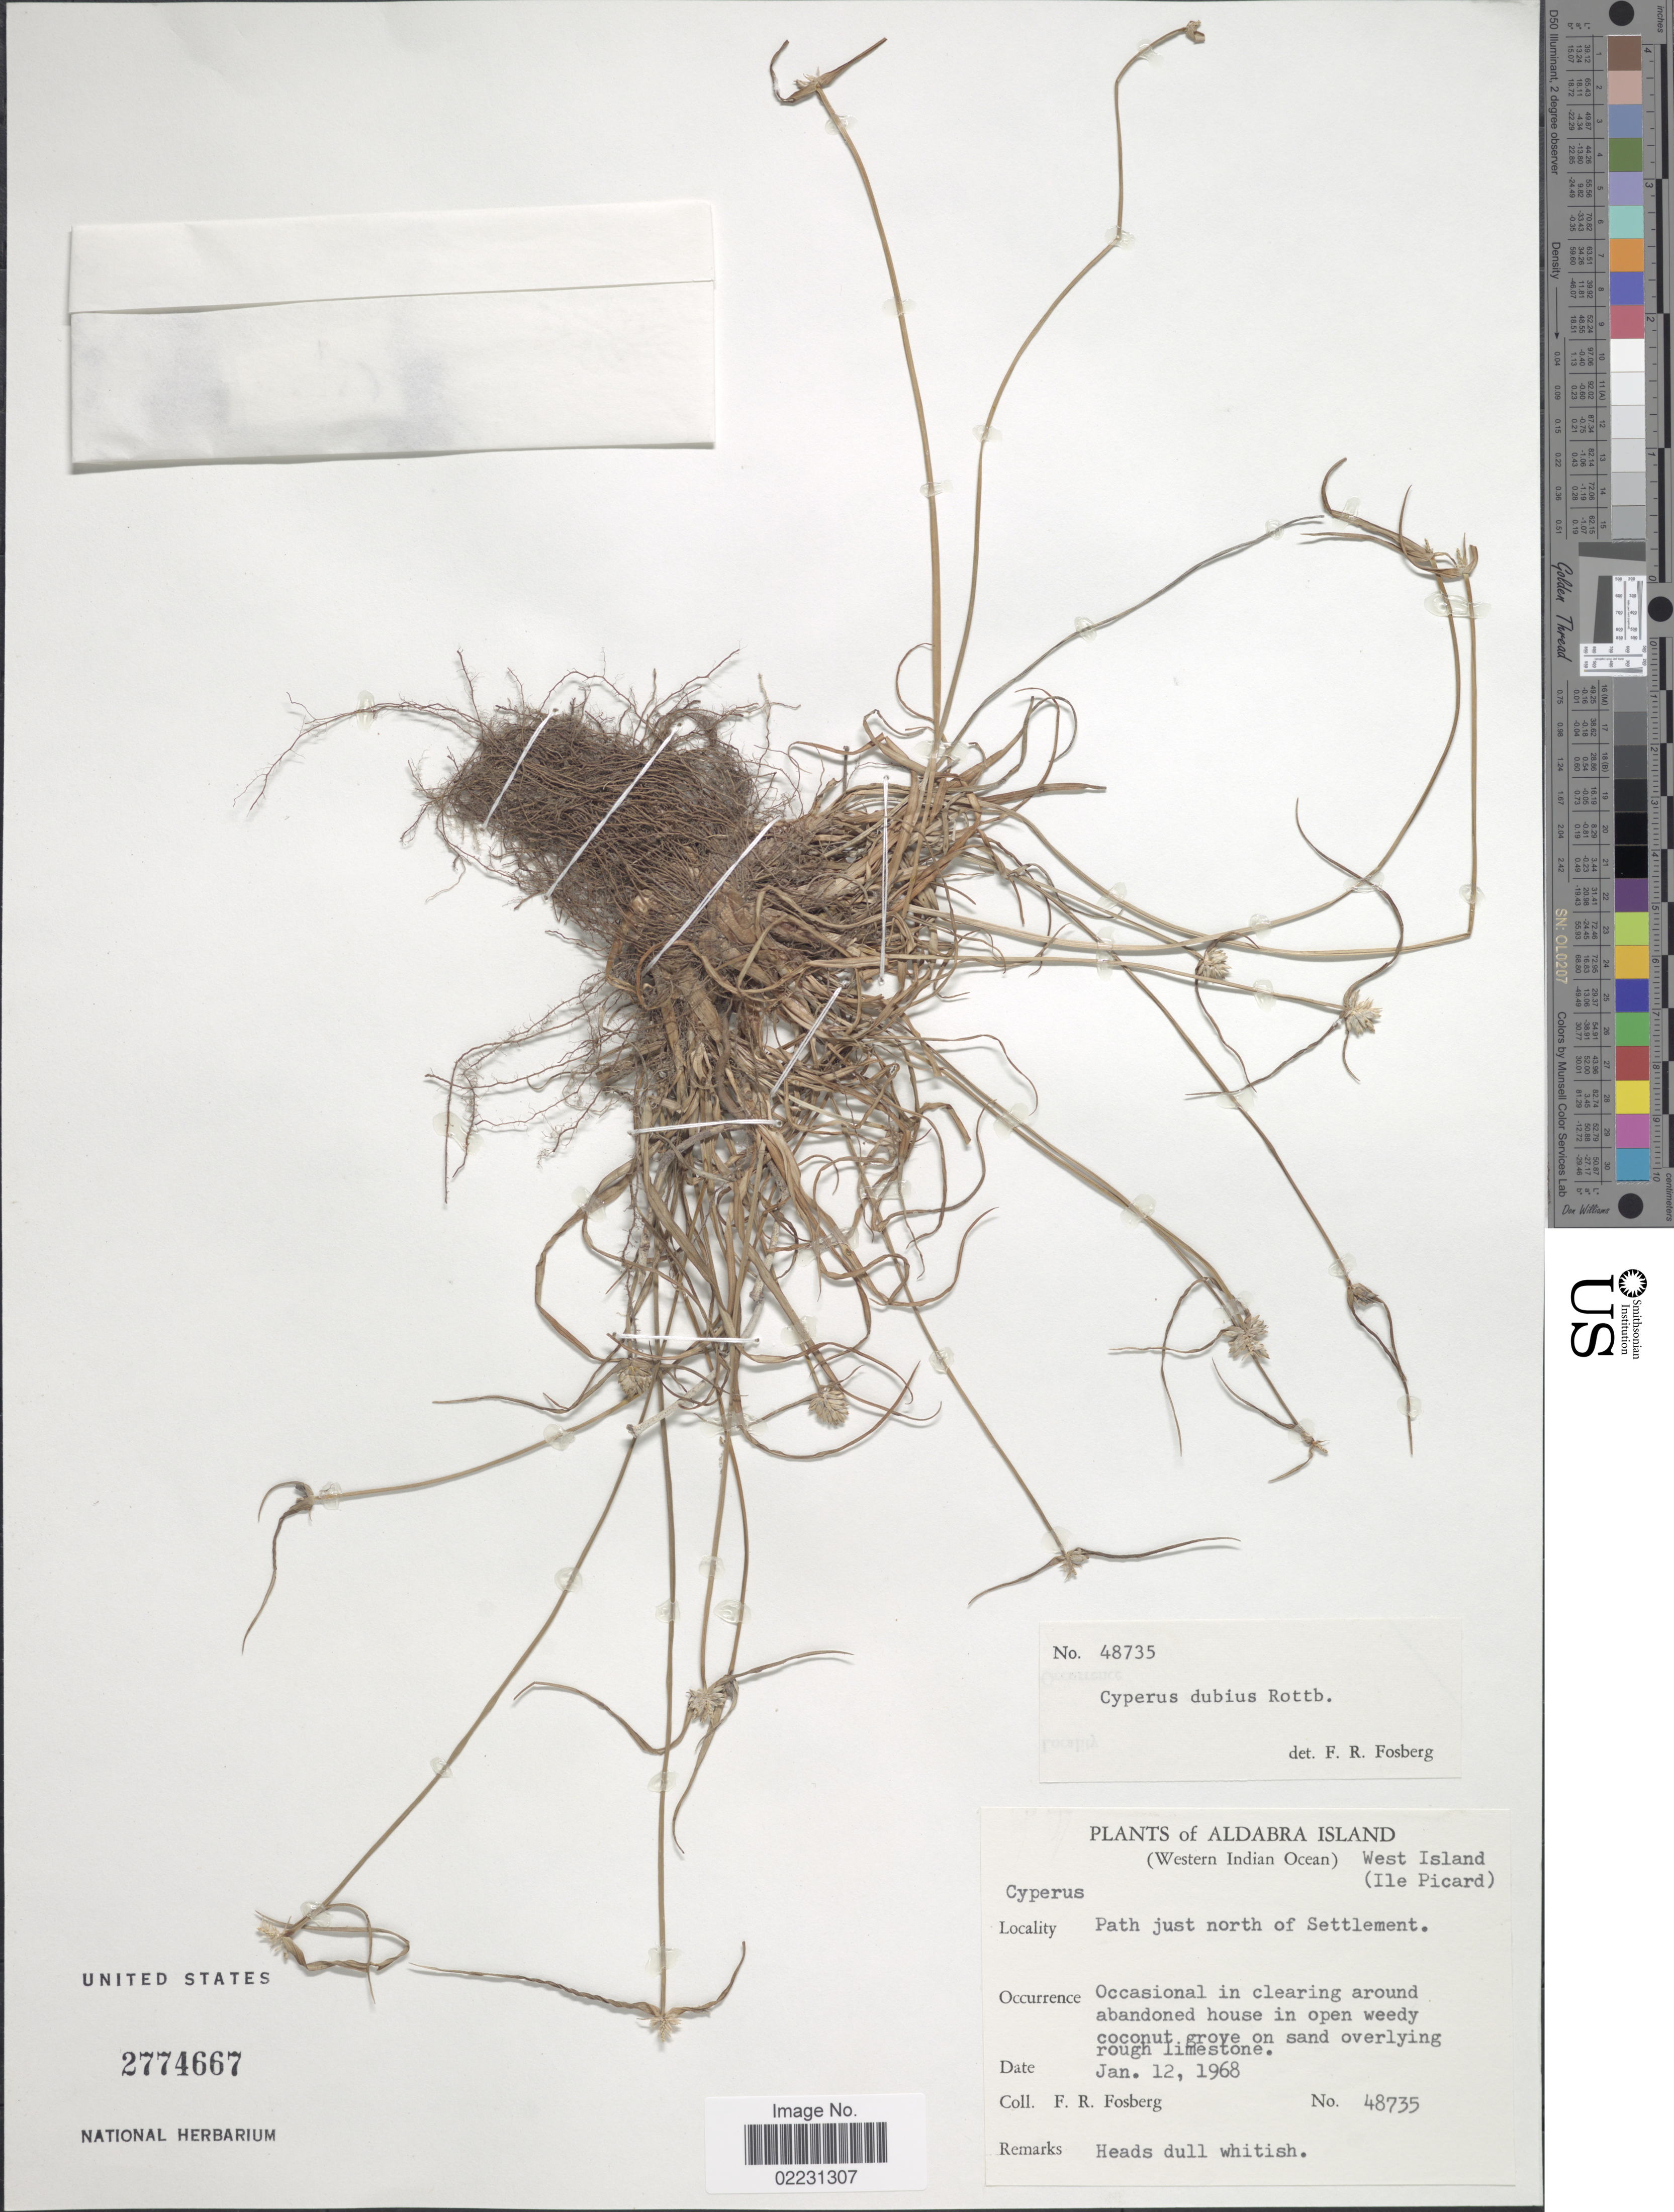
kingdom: Plantae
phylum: Tracheophyta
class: Liliopsida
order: Poales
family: Cyperaceae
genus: Cyperus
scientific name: Cyperus dubius Rottb. var. dubius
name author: Rottb.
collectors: F. R. Fosberg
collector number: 48735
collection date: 1968-01-12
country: Seychelles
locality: Aldabra Island. (Western Indian Ocean). West Island (Ile Picard). Path just north of settlement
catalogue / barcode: US 2774667